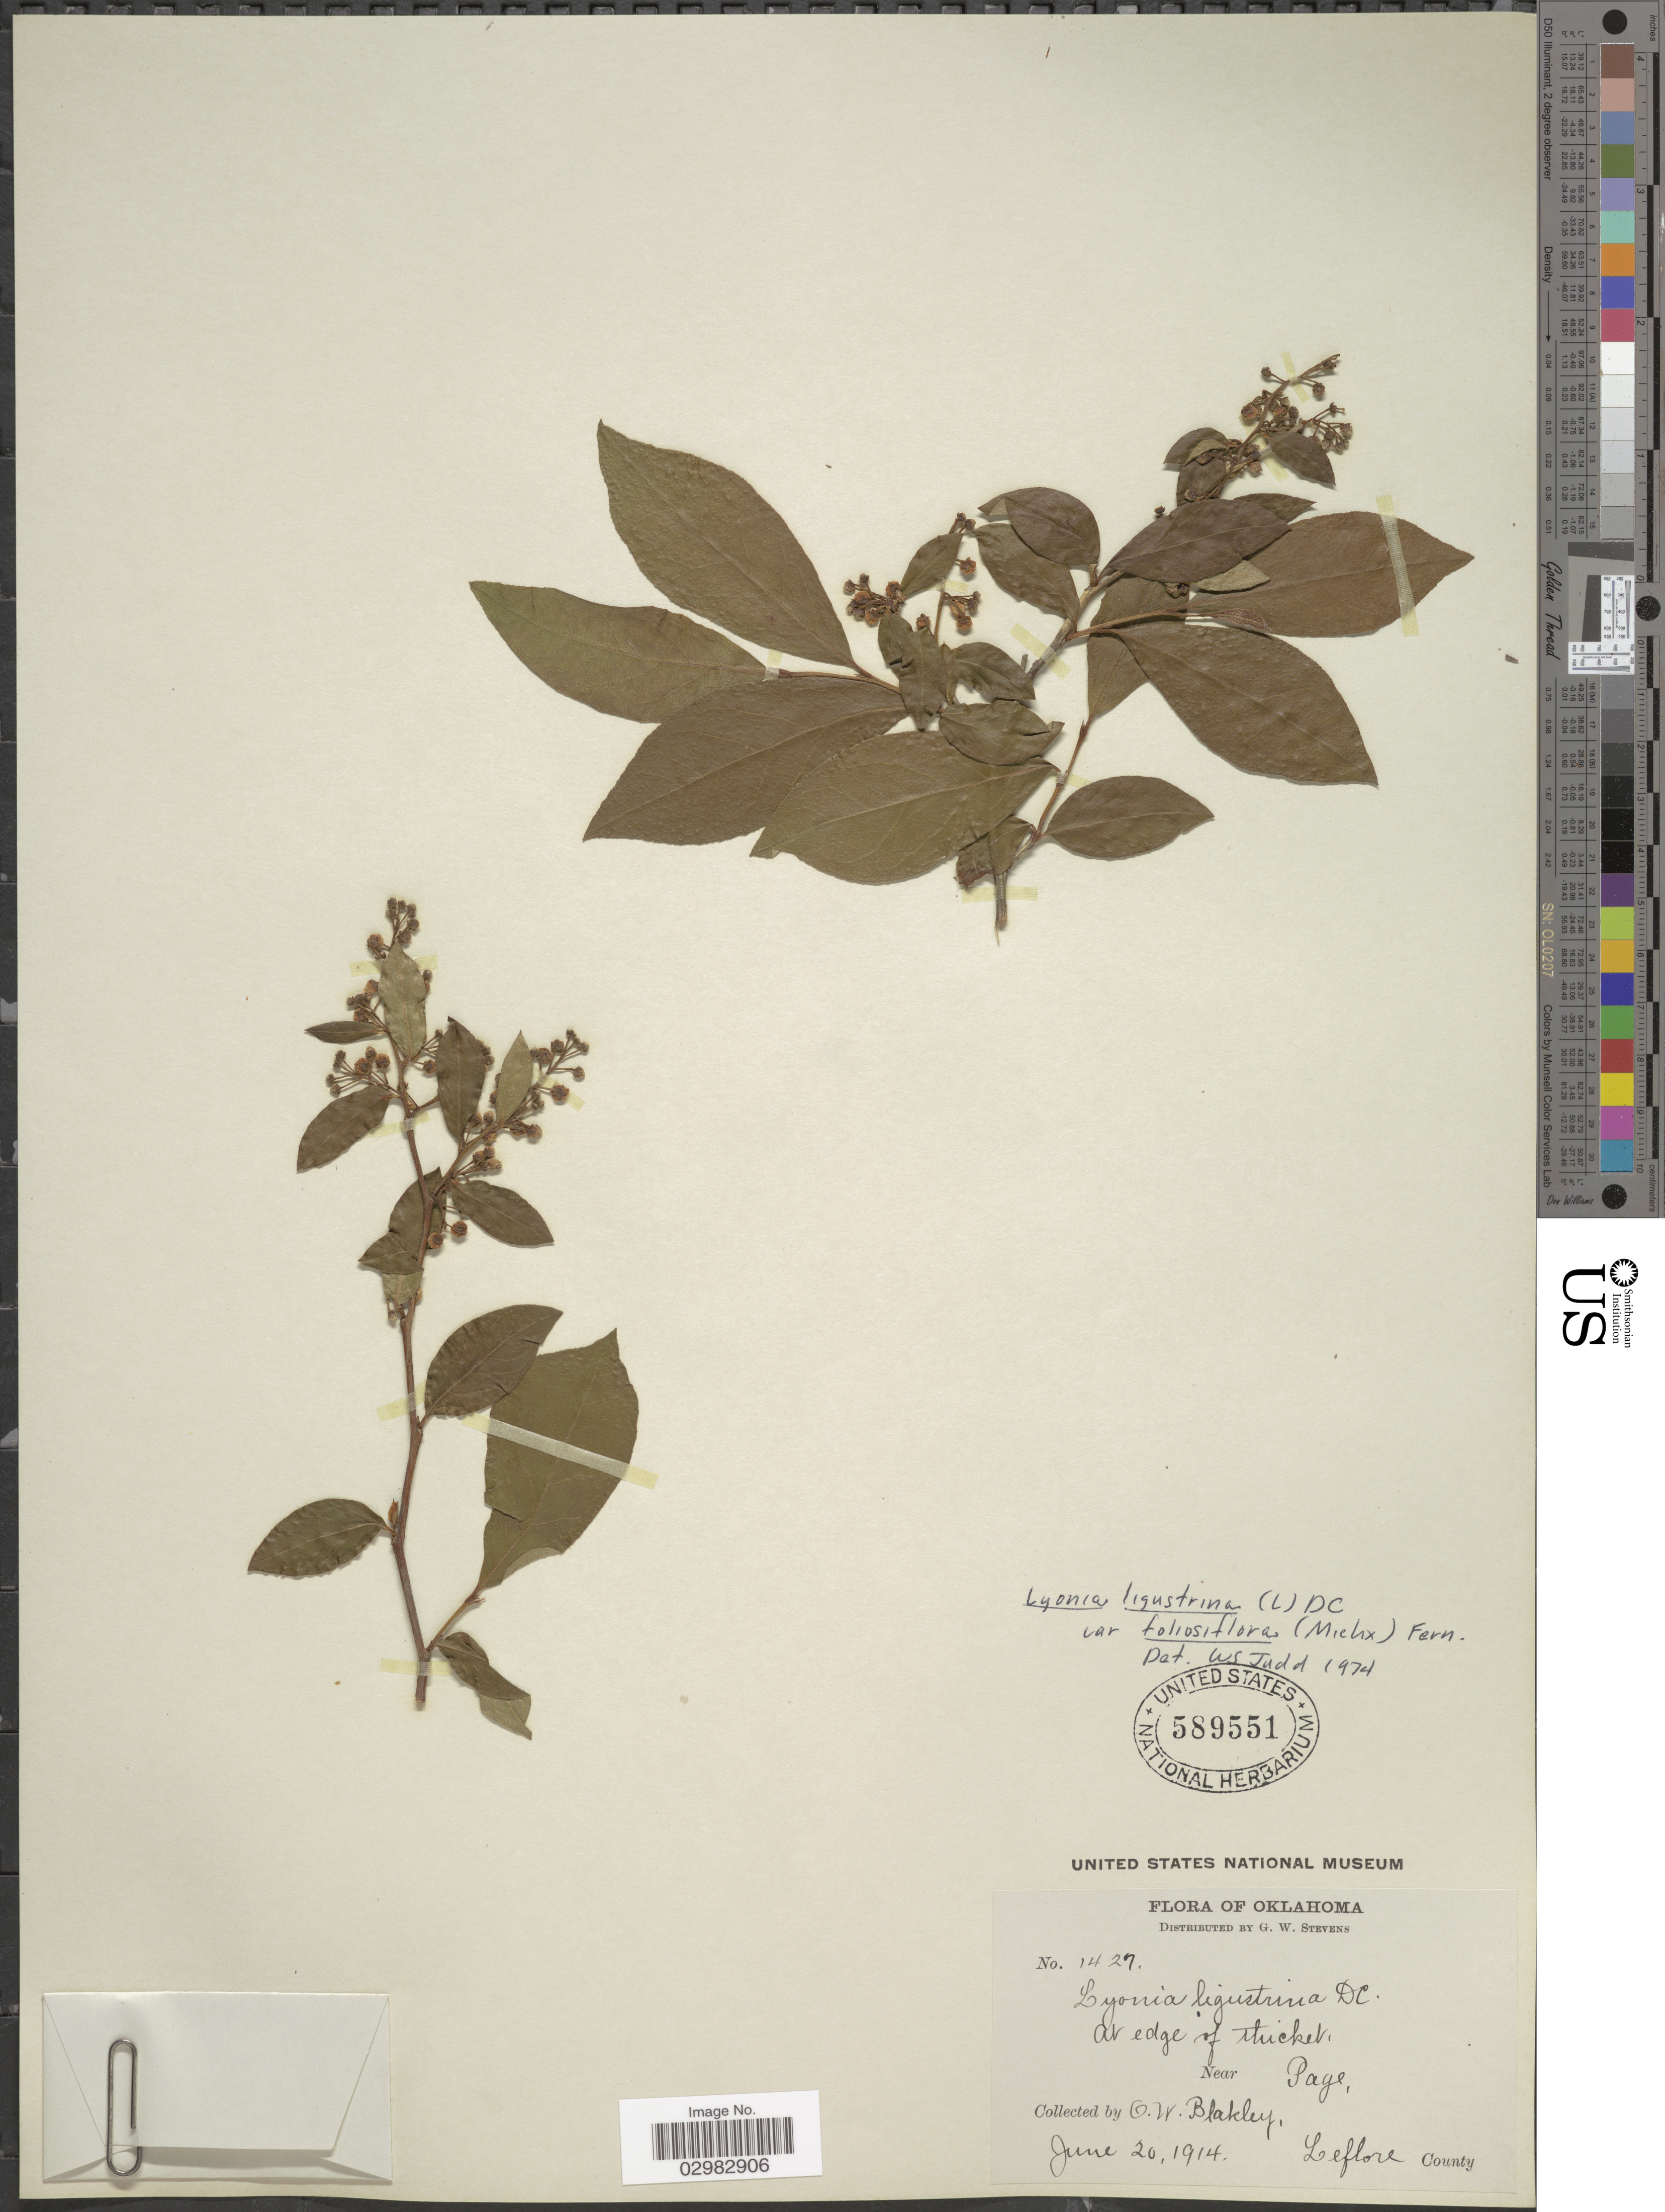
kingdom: Plantae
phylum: Tracheophyta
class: Magnoliopsida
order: Ericales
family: Ericaceae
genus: Lyonia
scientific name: Lyonia ligustrina var. foliosiflora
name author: (Michx.) Fernald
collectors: O. Blakley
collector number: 1427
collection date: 1914-06-20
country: United States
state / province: Oklahoma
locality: Near Page, Leflore County.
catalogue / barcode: US 589551